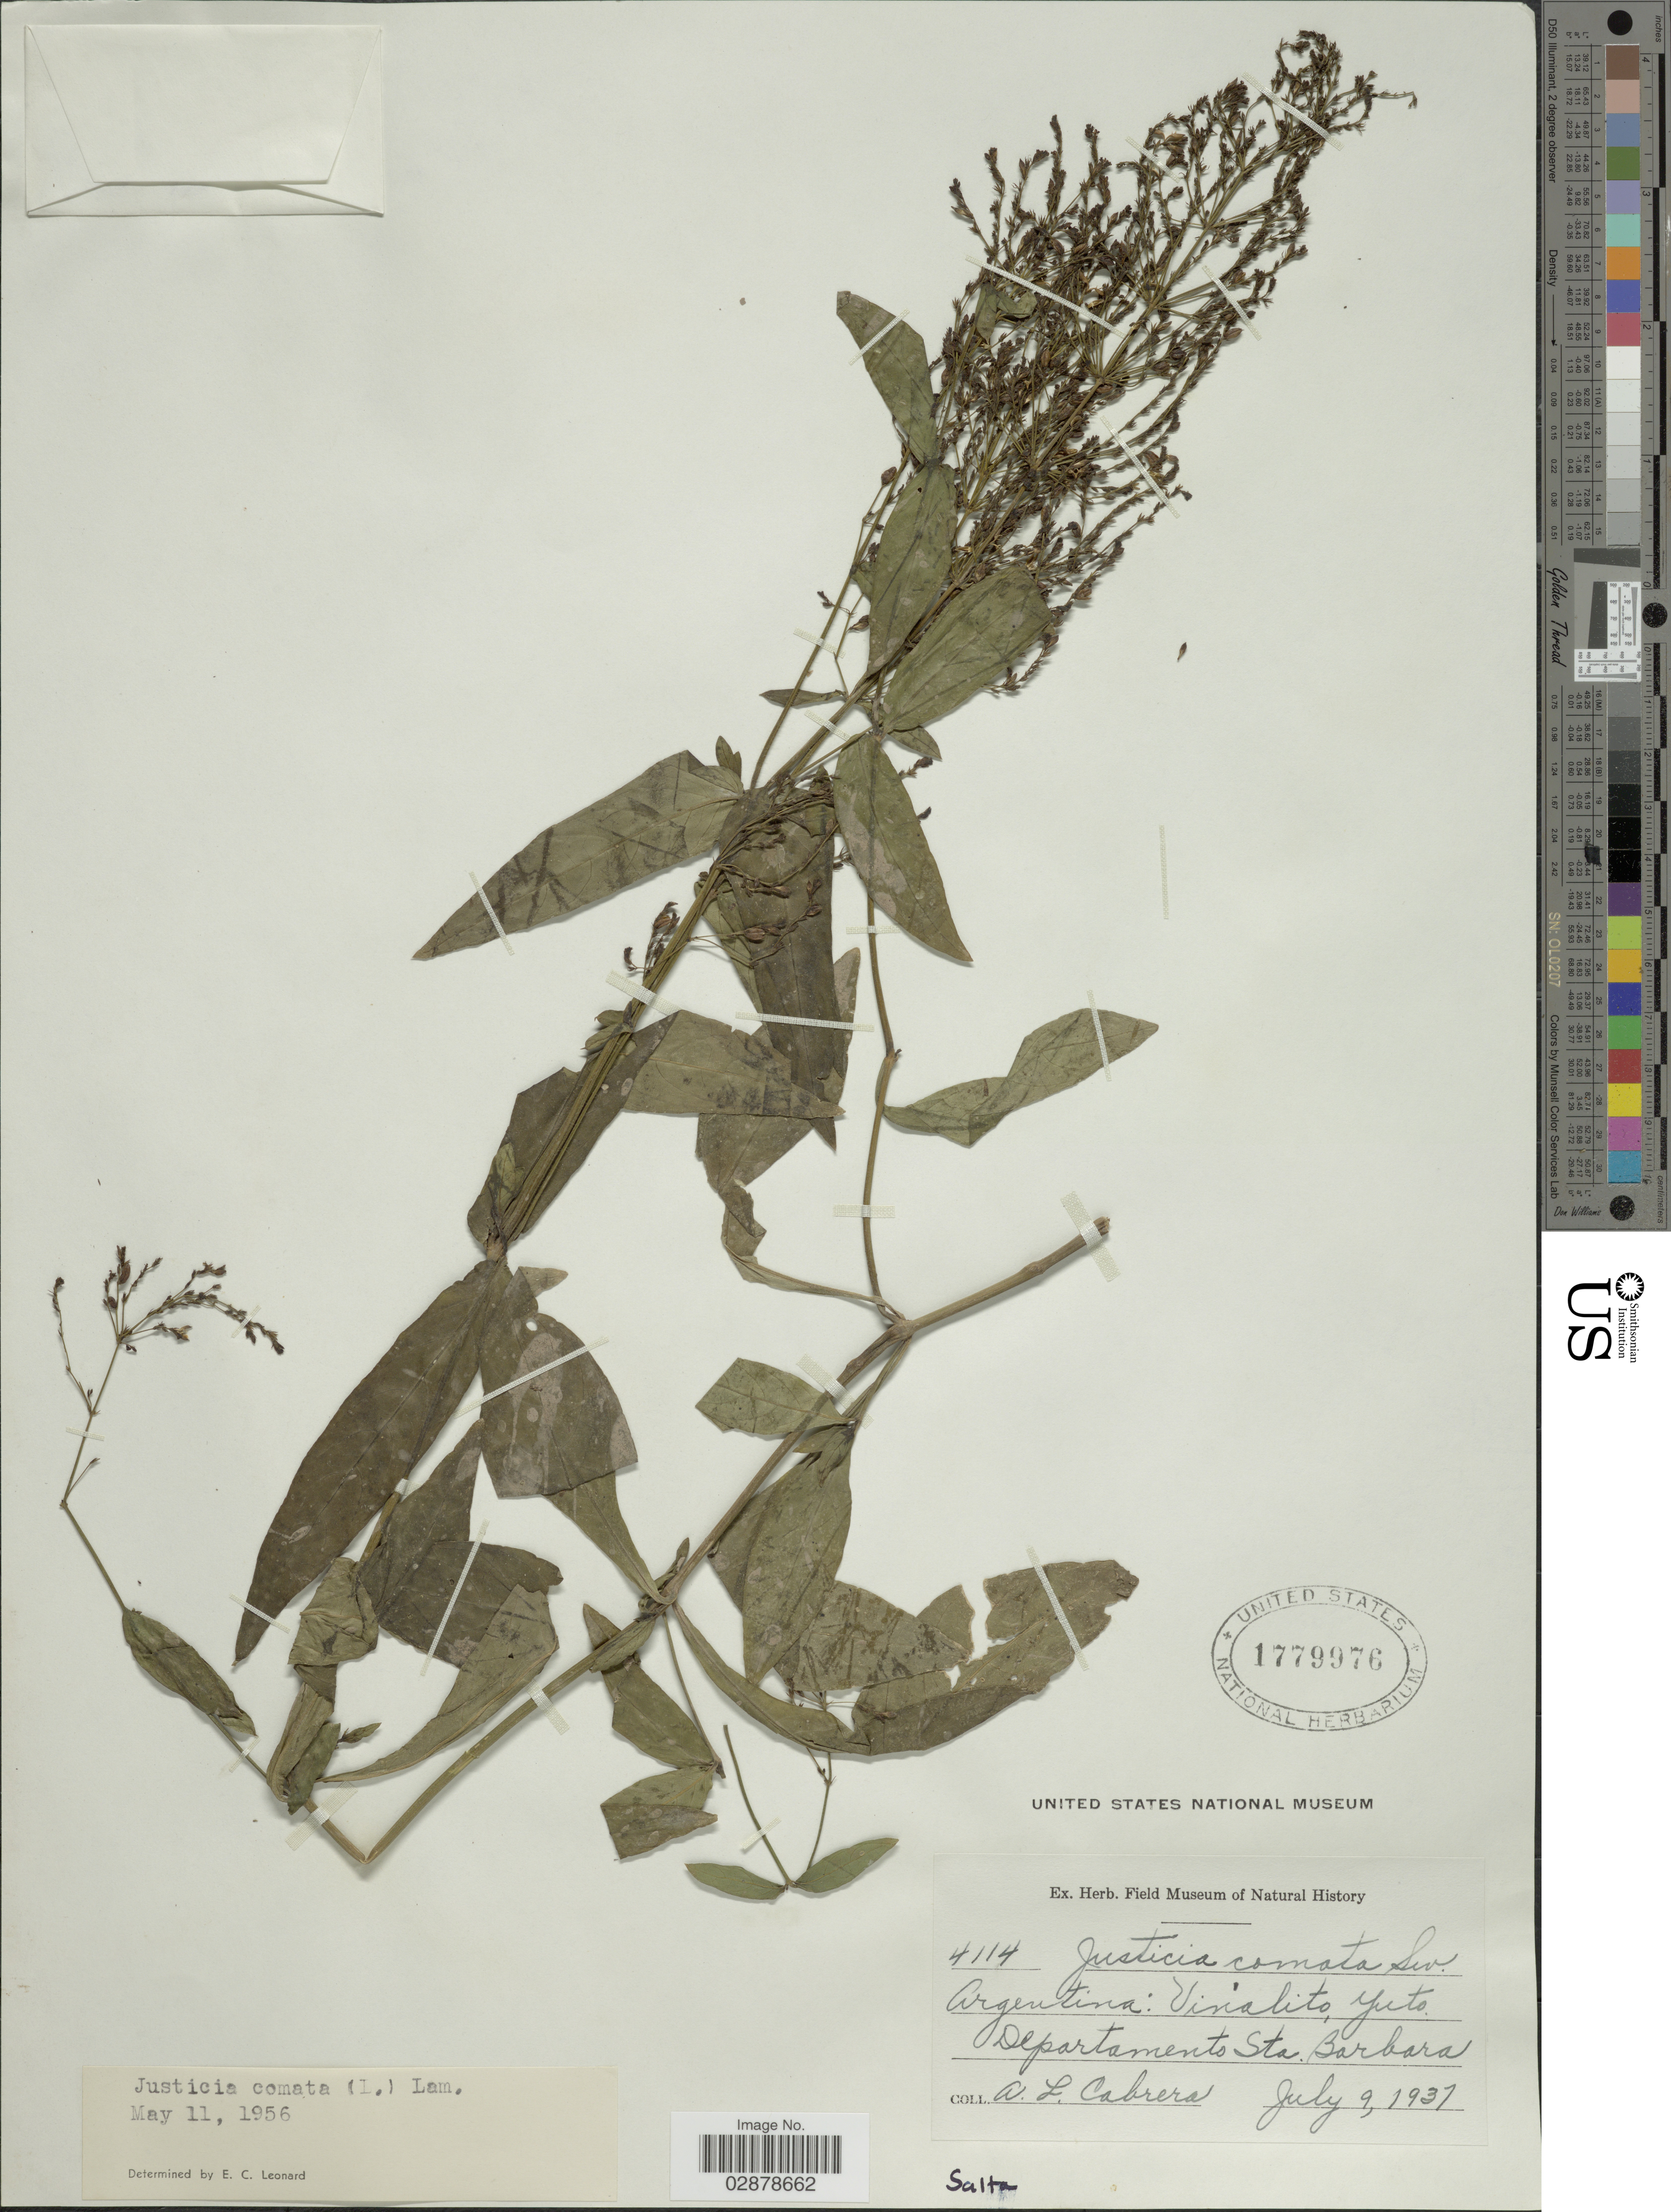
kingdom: Plantae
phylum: Tracheophyta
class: Magnoliopsida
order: Lamiales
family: Acanthaceae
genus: Justicia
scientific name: Justicia comata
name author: (L.) Lam.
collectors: A. L. Cabrera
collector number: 4114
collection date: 1937-07-09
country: Argentina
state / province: Salta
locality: Vinalito, Yuto, Departamento Sta. Barbara.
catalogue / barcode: US 1779976